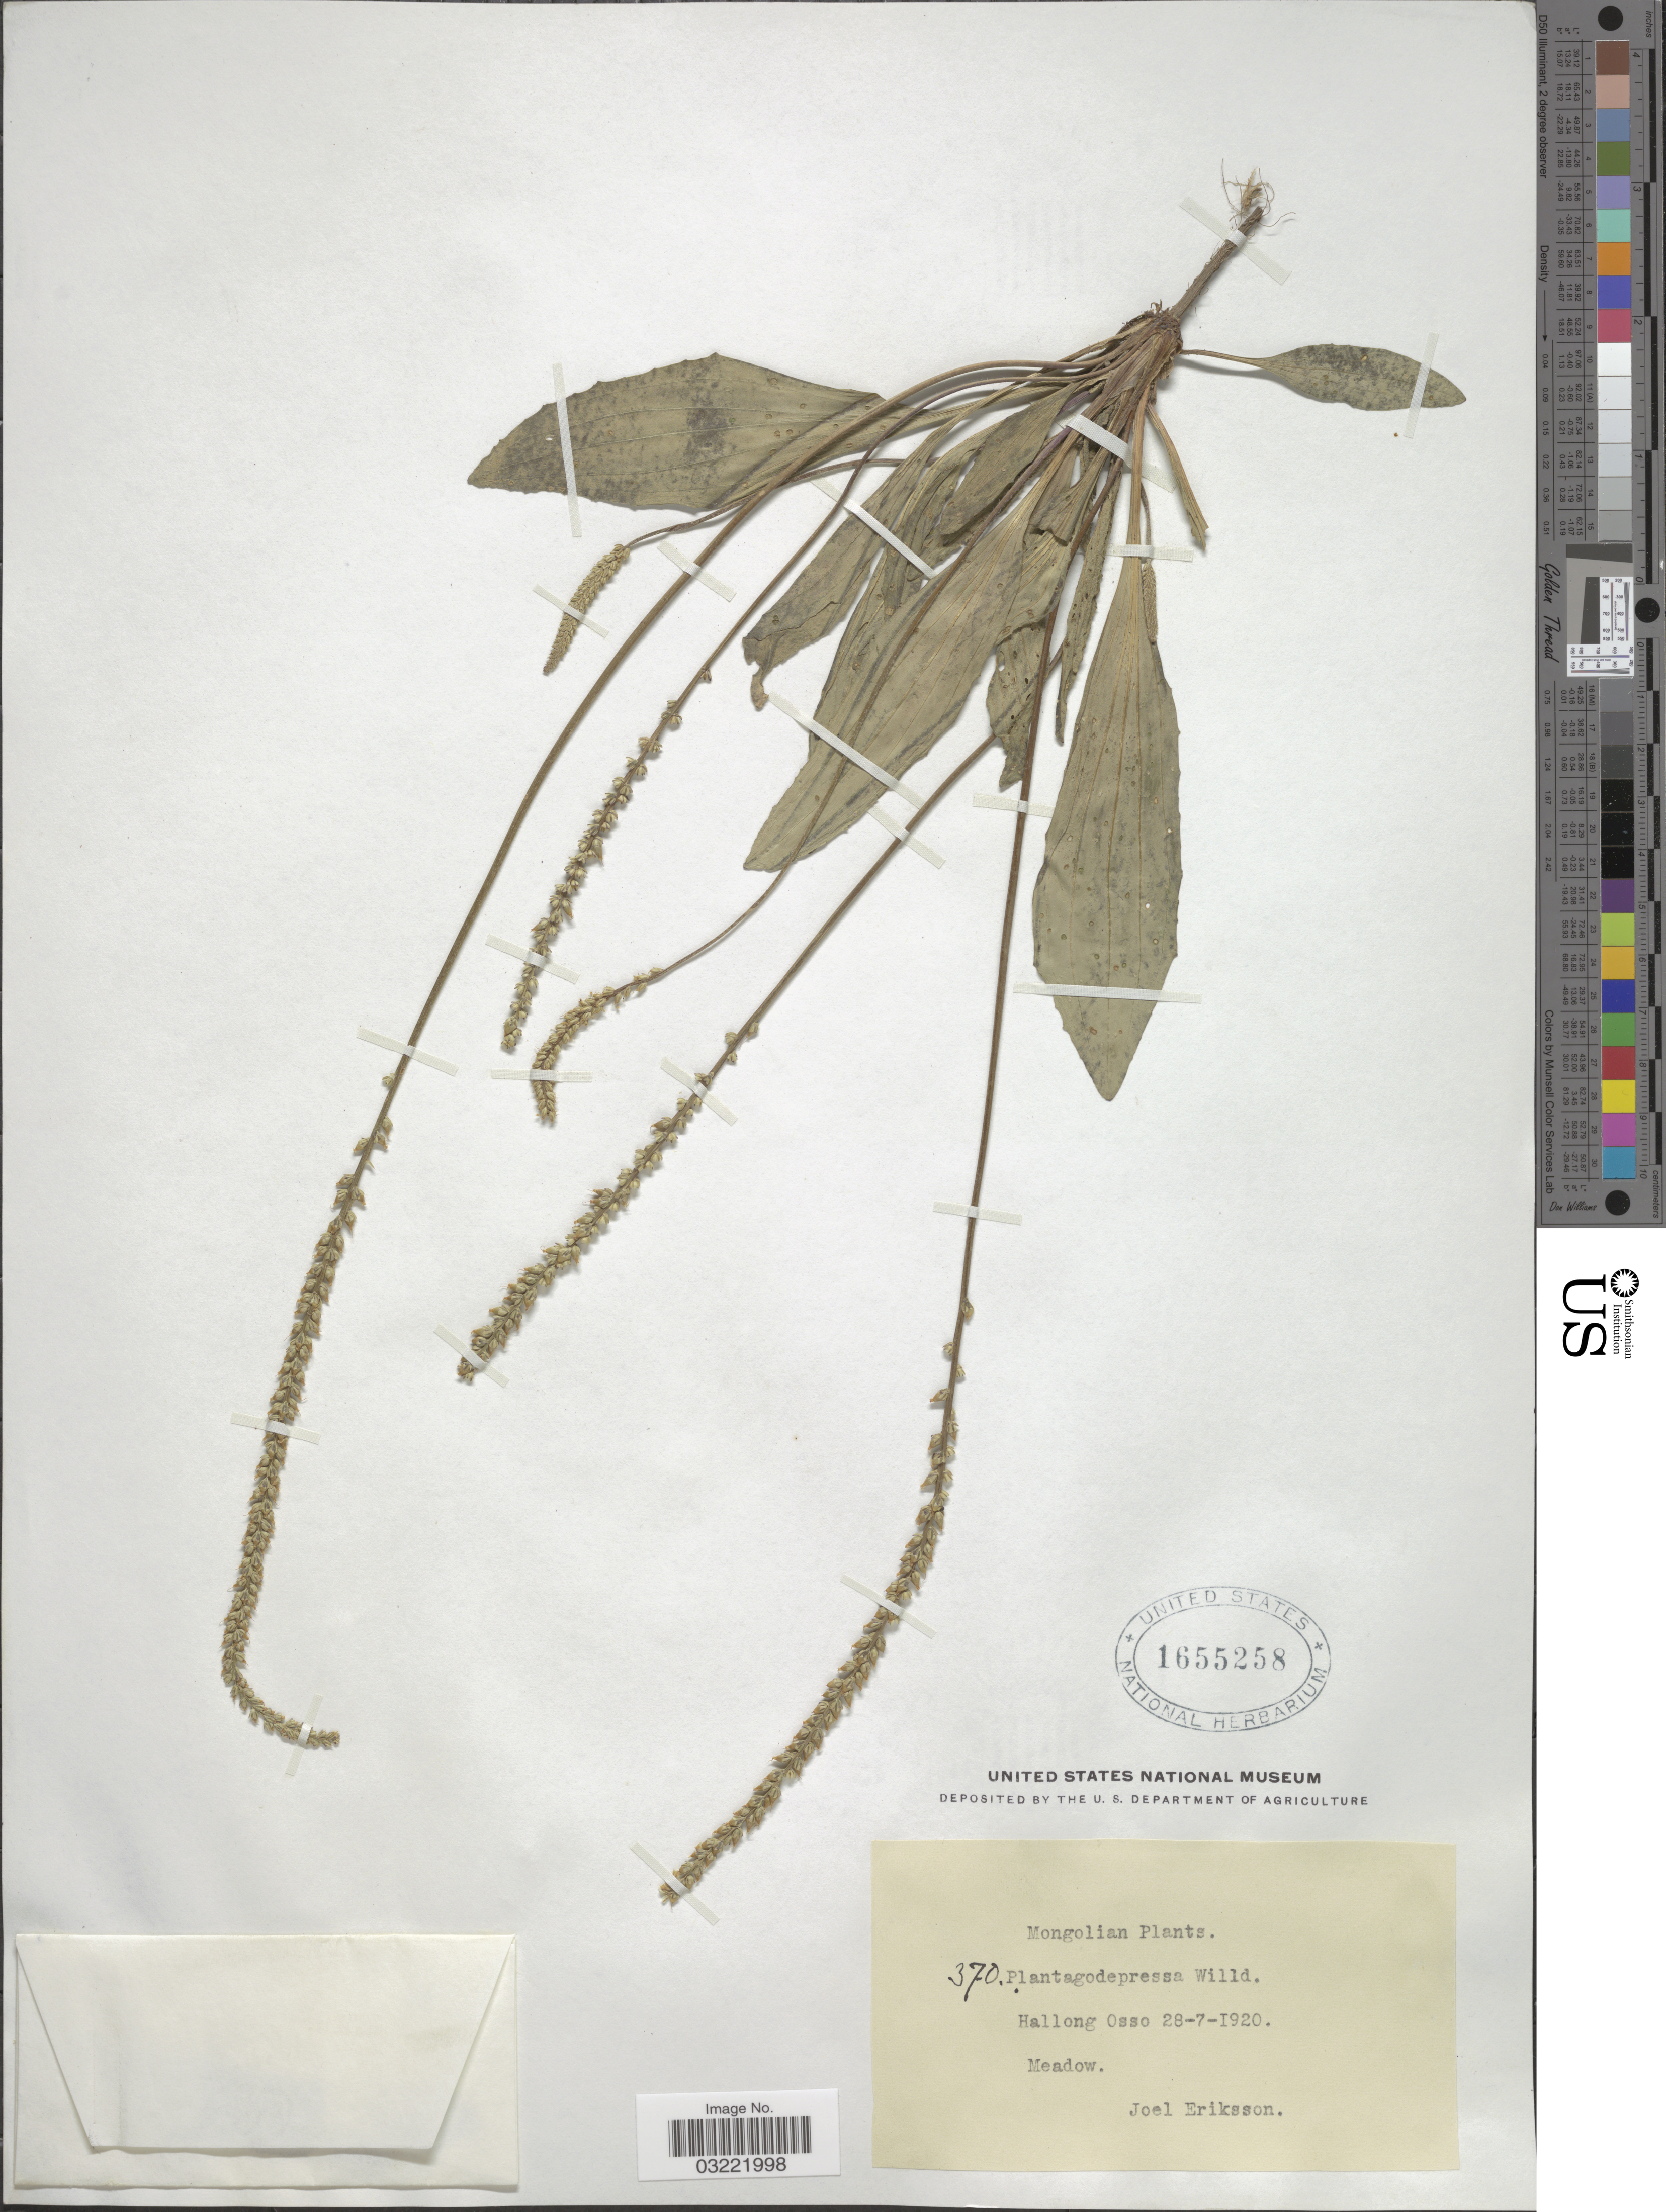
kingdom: Plantae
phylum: Tracheophyta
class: Magnoliopsida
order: Lamiales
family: Plantaginaceae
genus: Plantago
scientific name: Plantago depressa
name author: Willd.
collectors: J. Eriksson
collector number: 370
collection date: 1920-07-28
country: Mongolia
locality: Hallong Osso.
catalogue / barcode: US 1655258